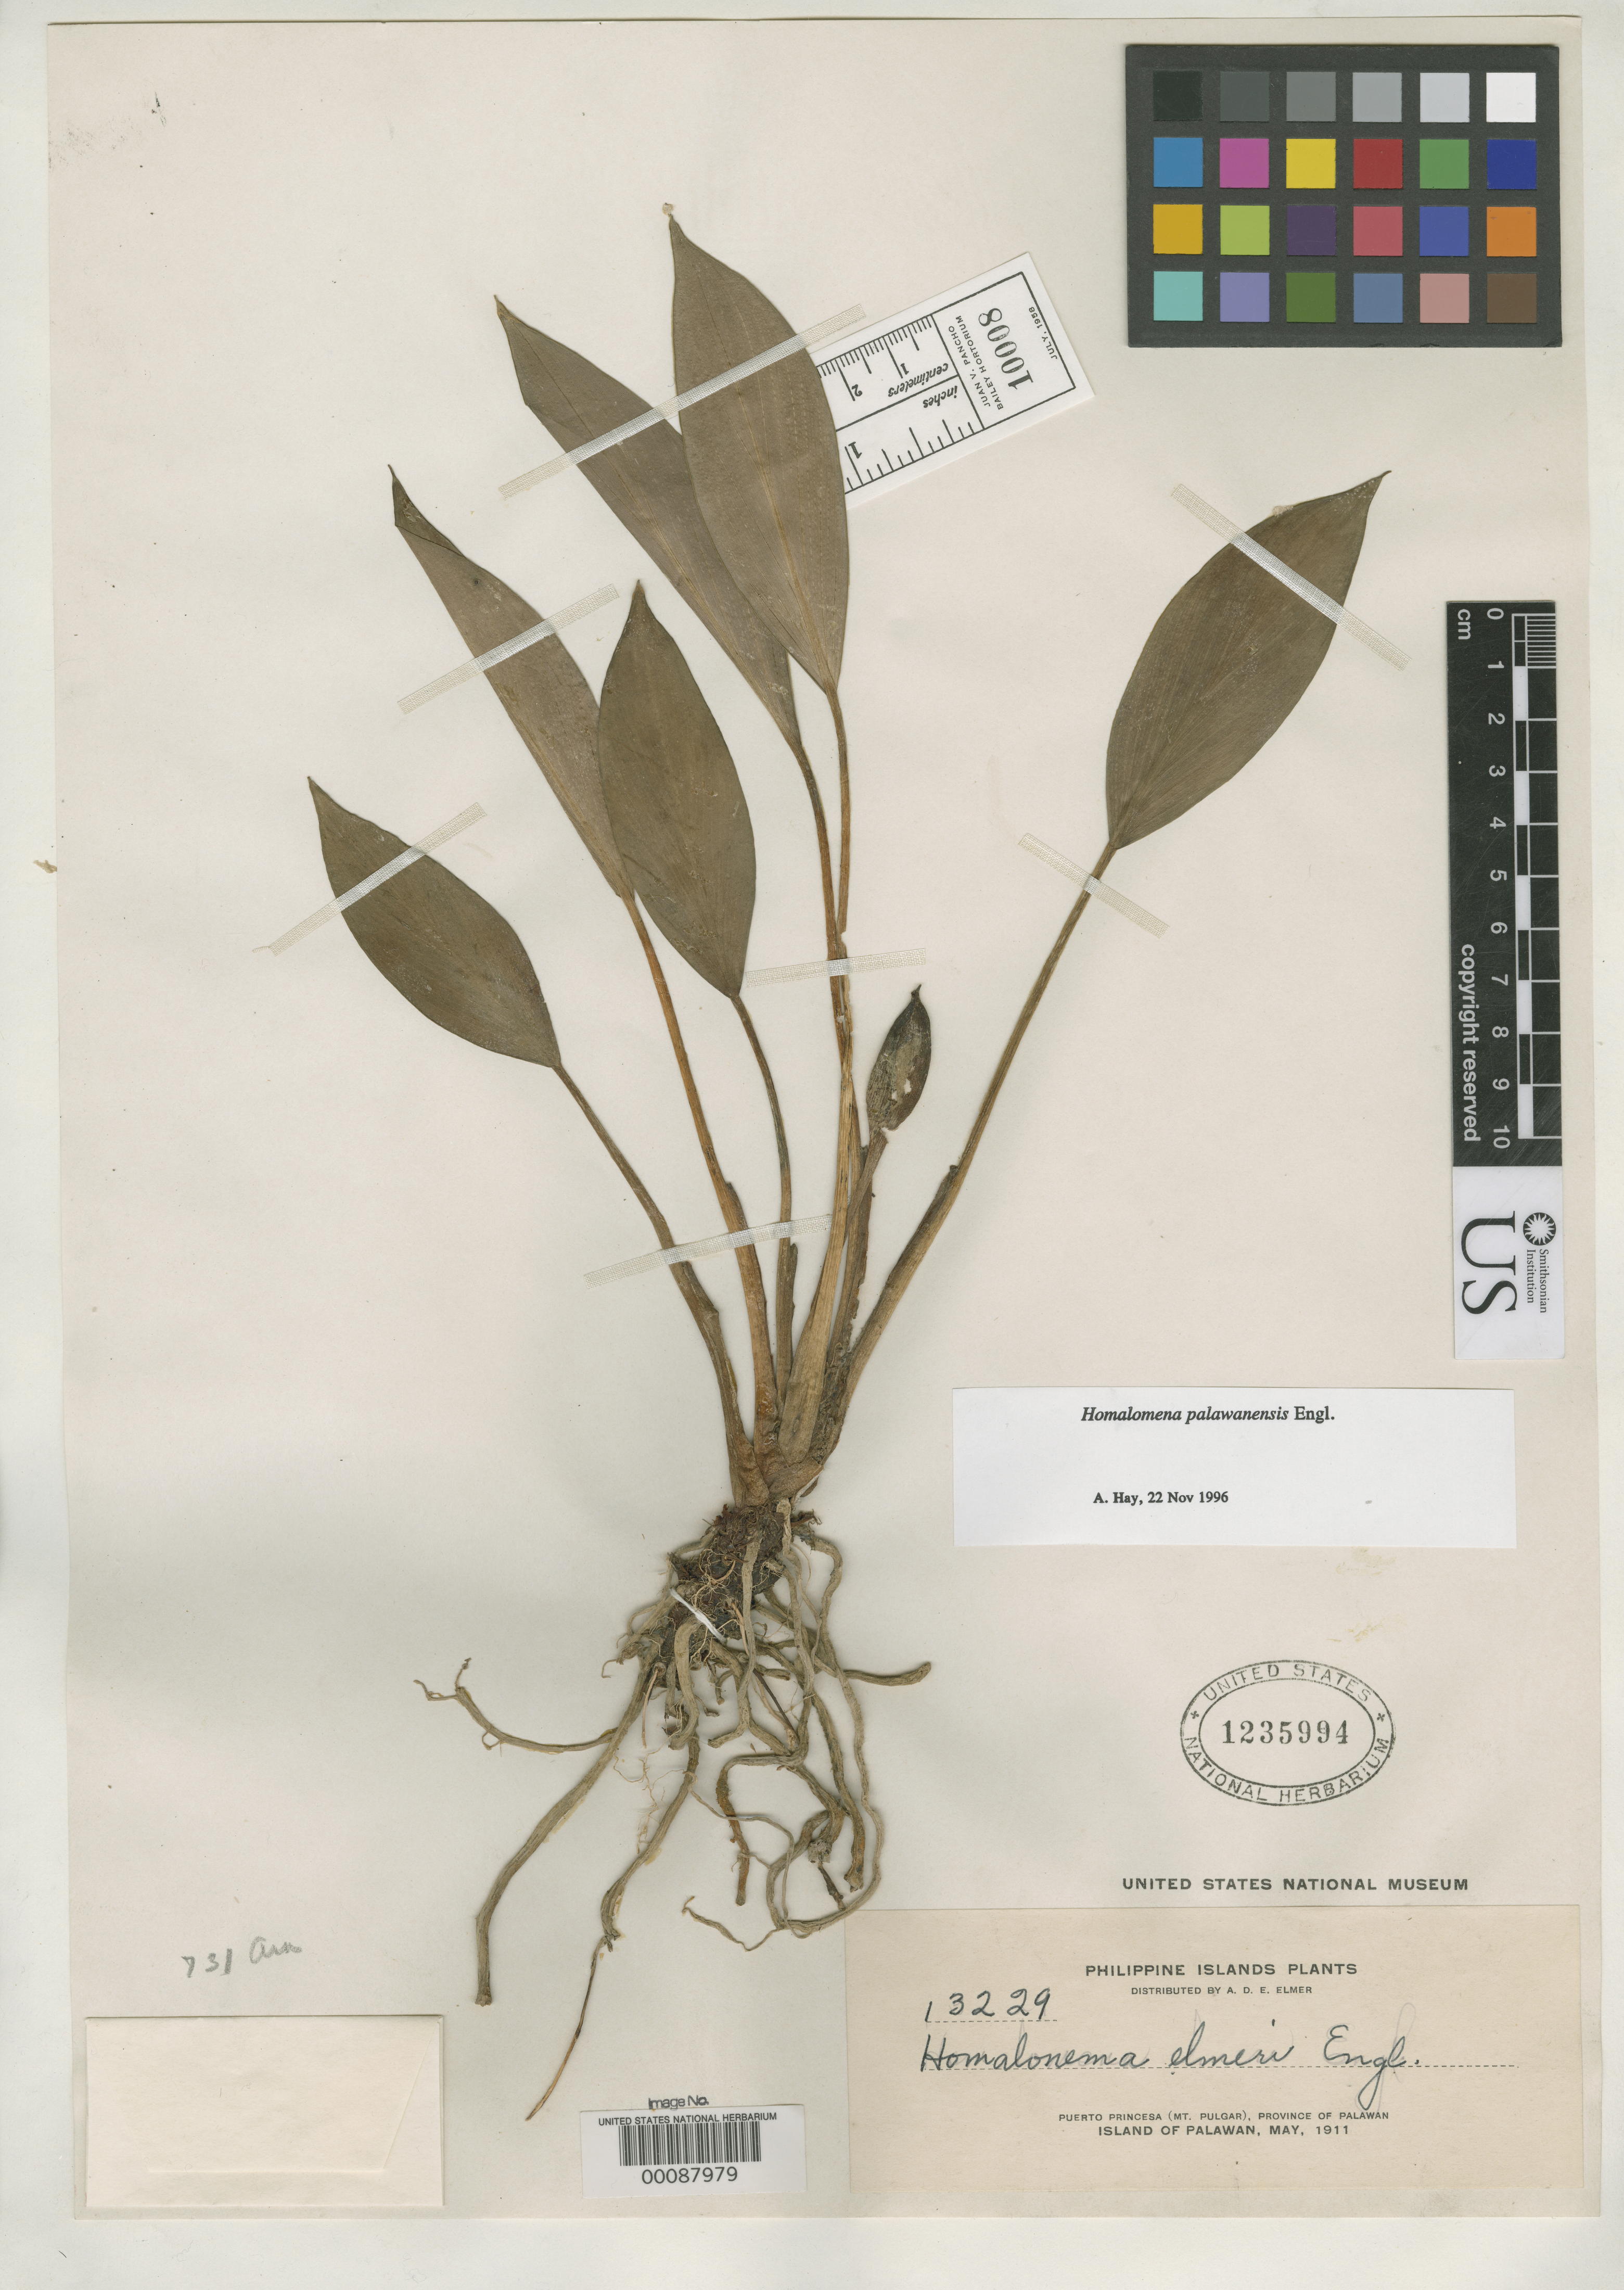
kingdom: Plantae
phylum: Tracheophyta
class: Liliopsida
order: Alismatales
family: Araceae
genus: Homalomena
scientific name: Homalomena elmeri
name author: Engl.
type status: Isotype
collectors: A. D. E. Elmer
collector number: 13229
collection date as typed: May 1911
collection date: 1911-05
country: Philippines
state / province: Mimaropa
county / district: Palawan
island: Palawan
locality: Puerto Princesa (Mt. Pulgar), province of Palawan, Island of Palawan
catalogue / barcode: US 1235994